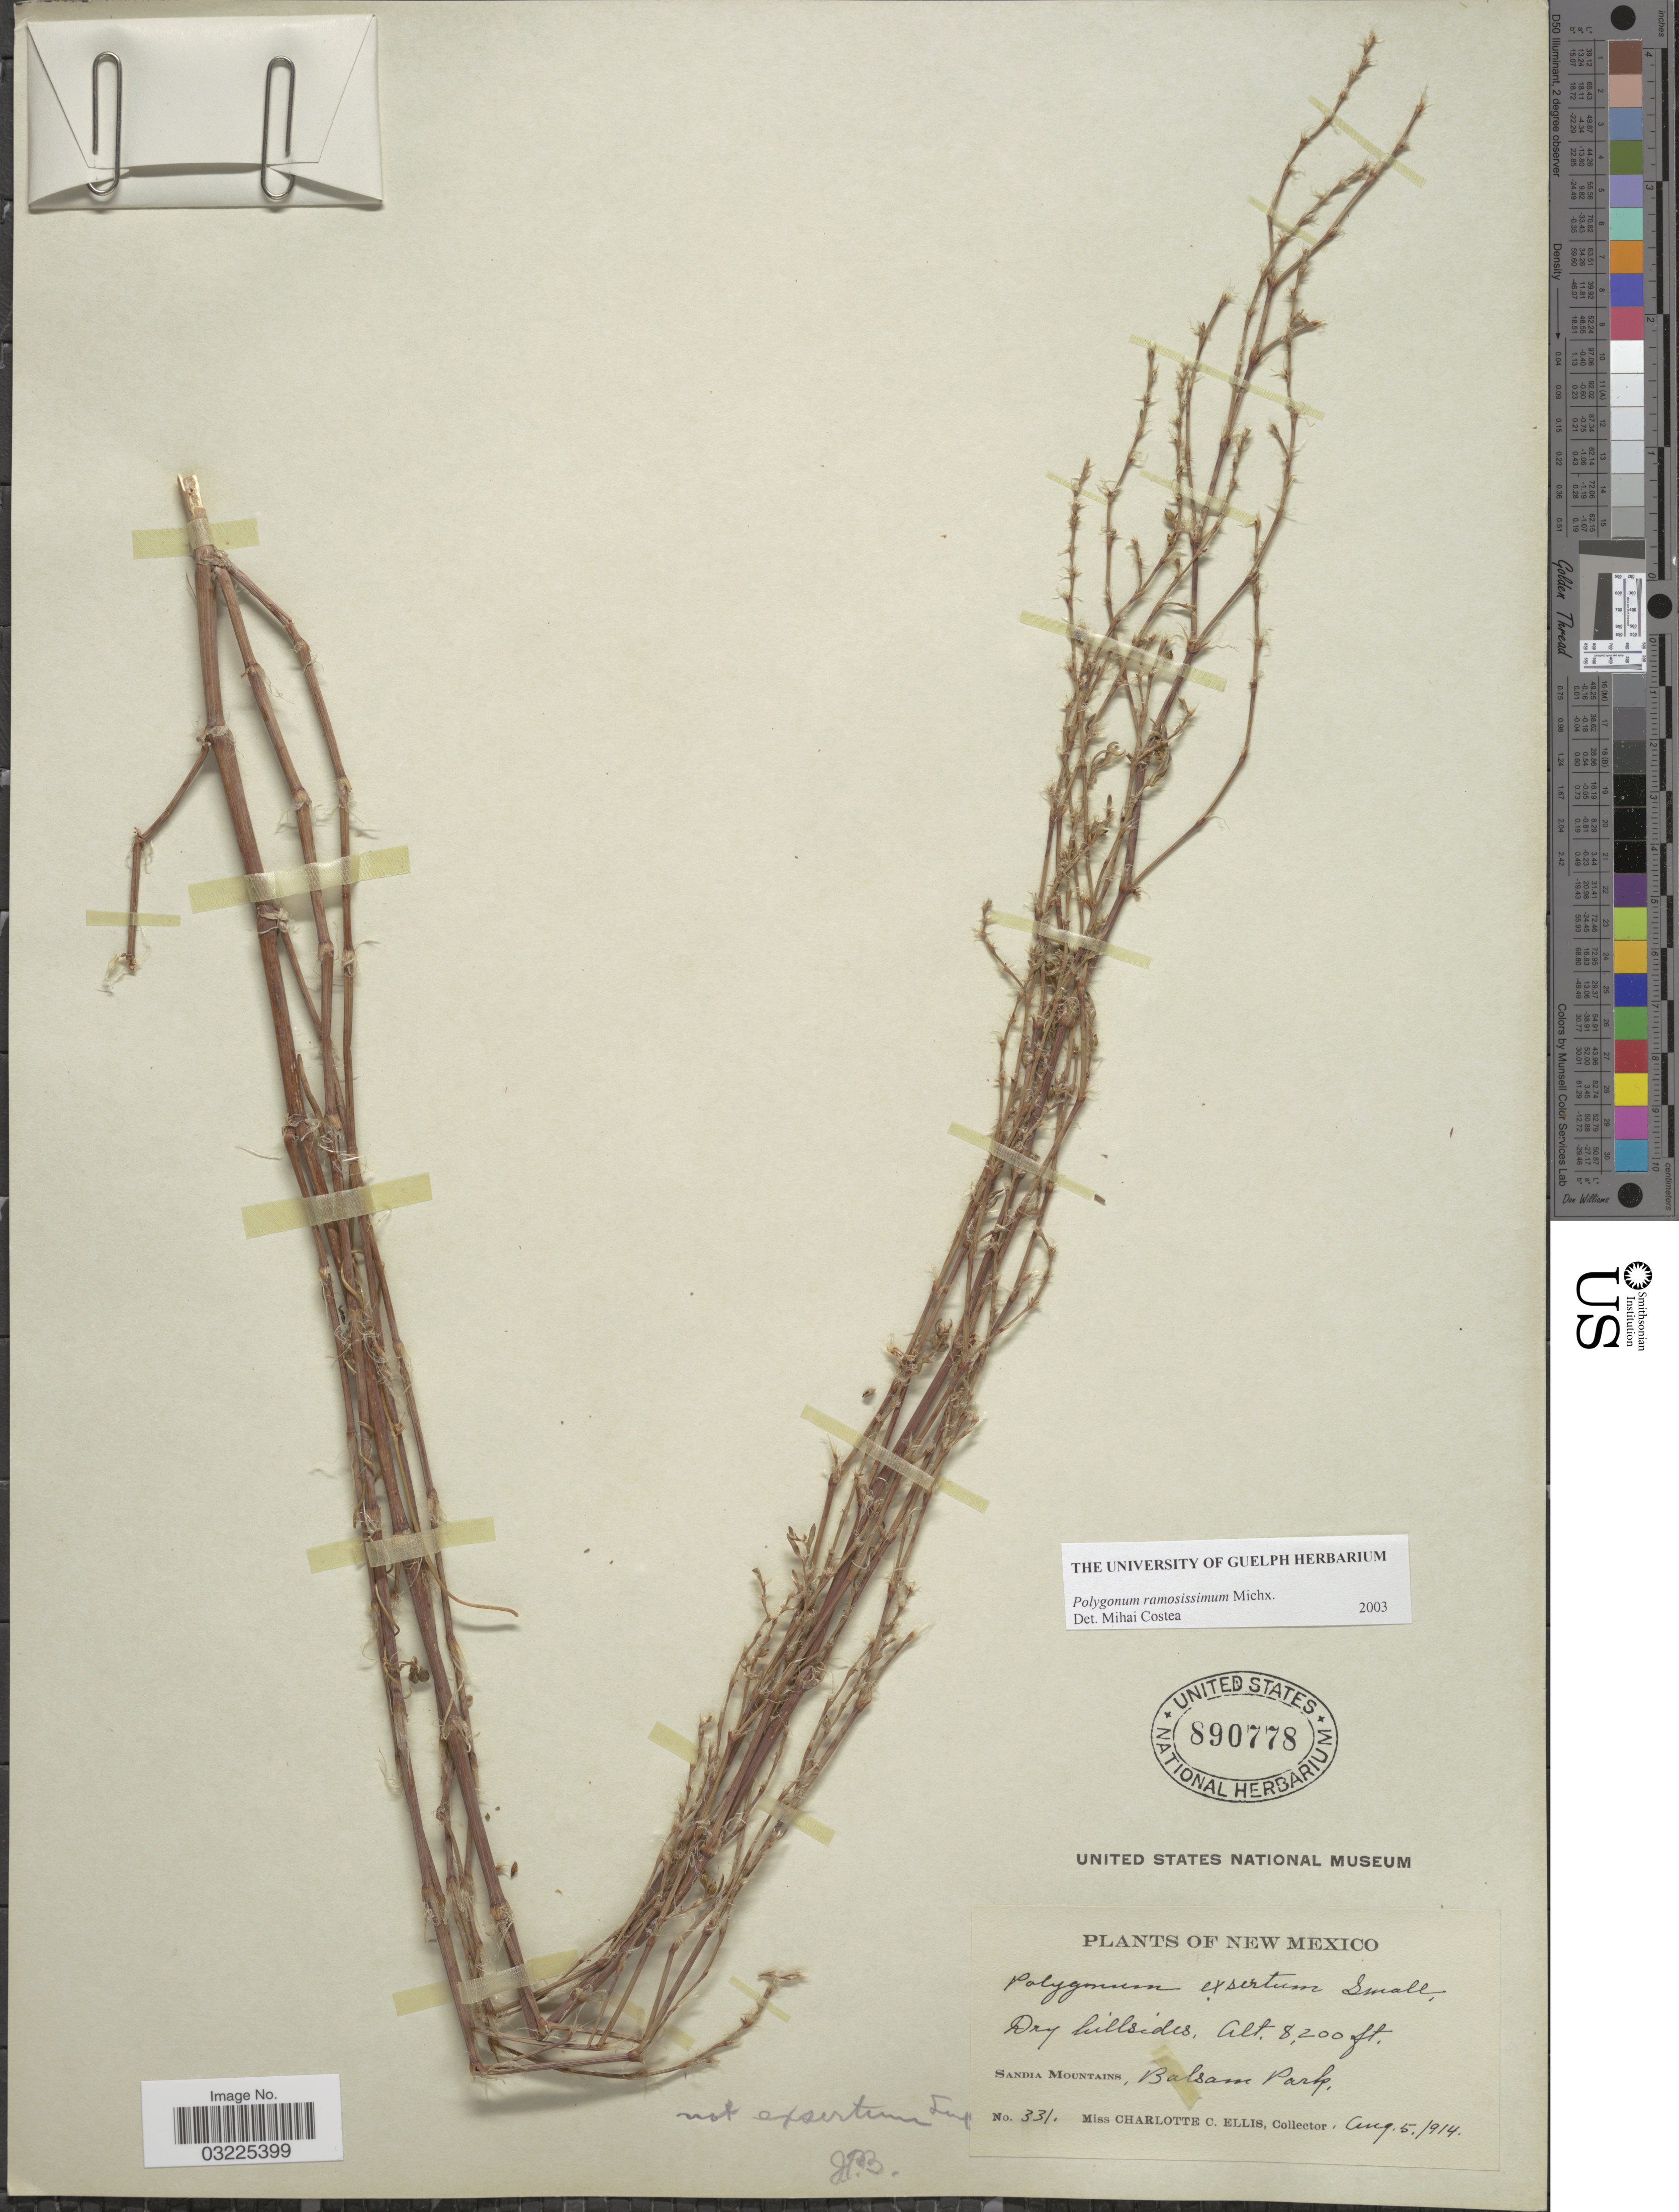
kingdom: Plantae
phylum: Tracheophyta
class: Magnoliopsida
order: Caryophyllales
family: Polygonaceae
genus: Polygonum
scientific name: Polygonum ramosissimum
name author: Michx.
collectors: C. C. Ellis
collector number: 331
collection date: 1914-08-05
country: United States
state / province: New Mexico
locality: Sandia Mountains, Balsam Park.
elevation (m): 2499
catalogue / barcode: US 890778